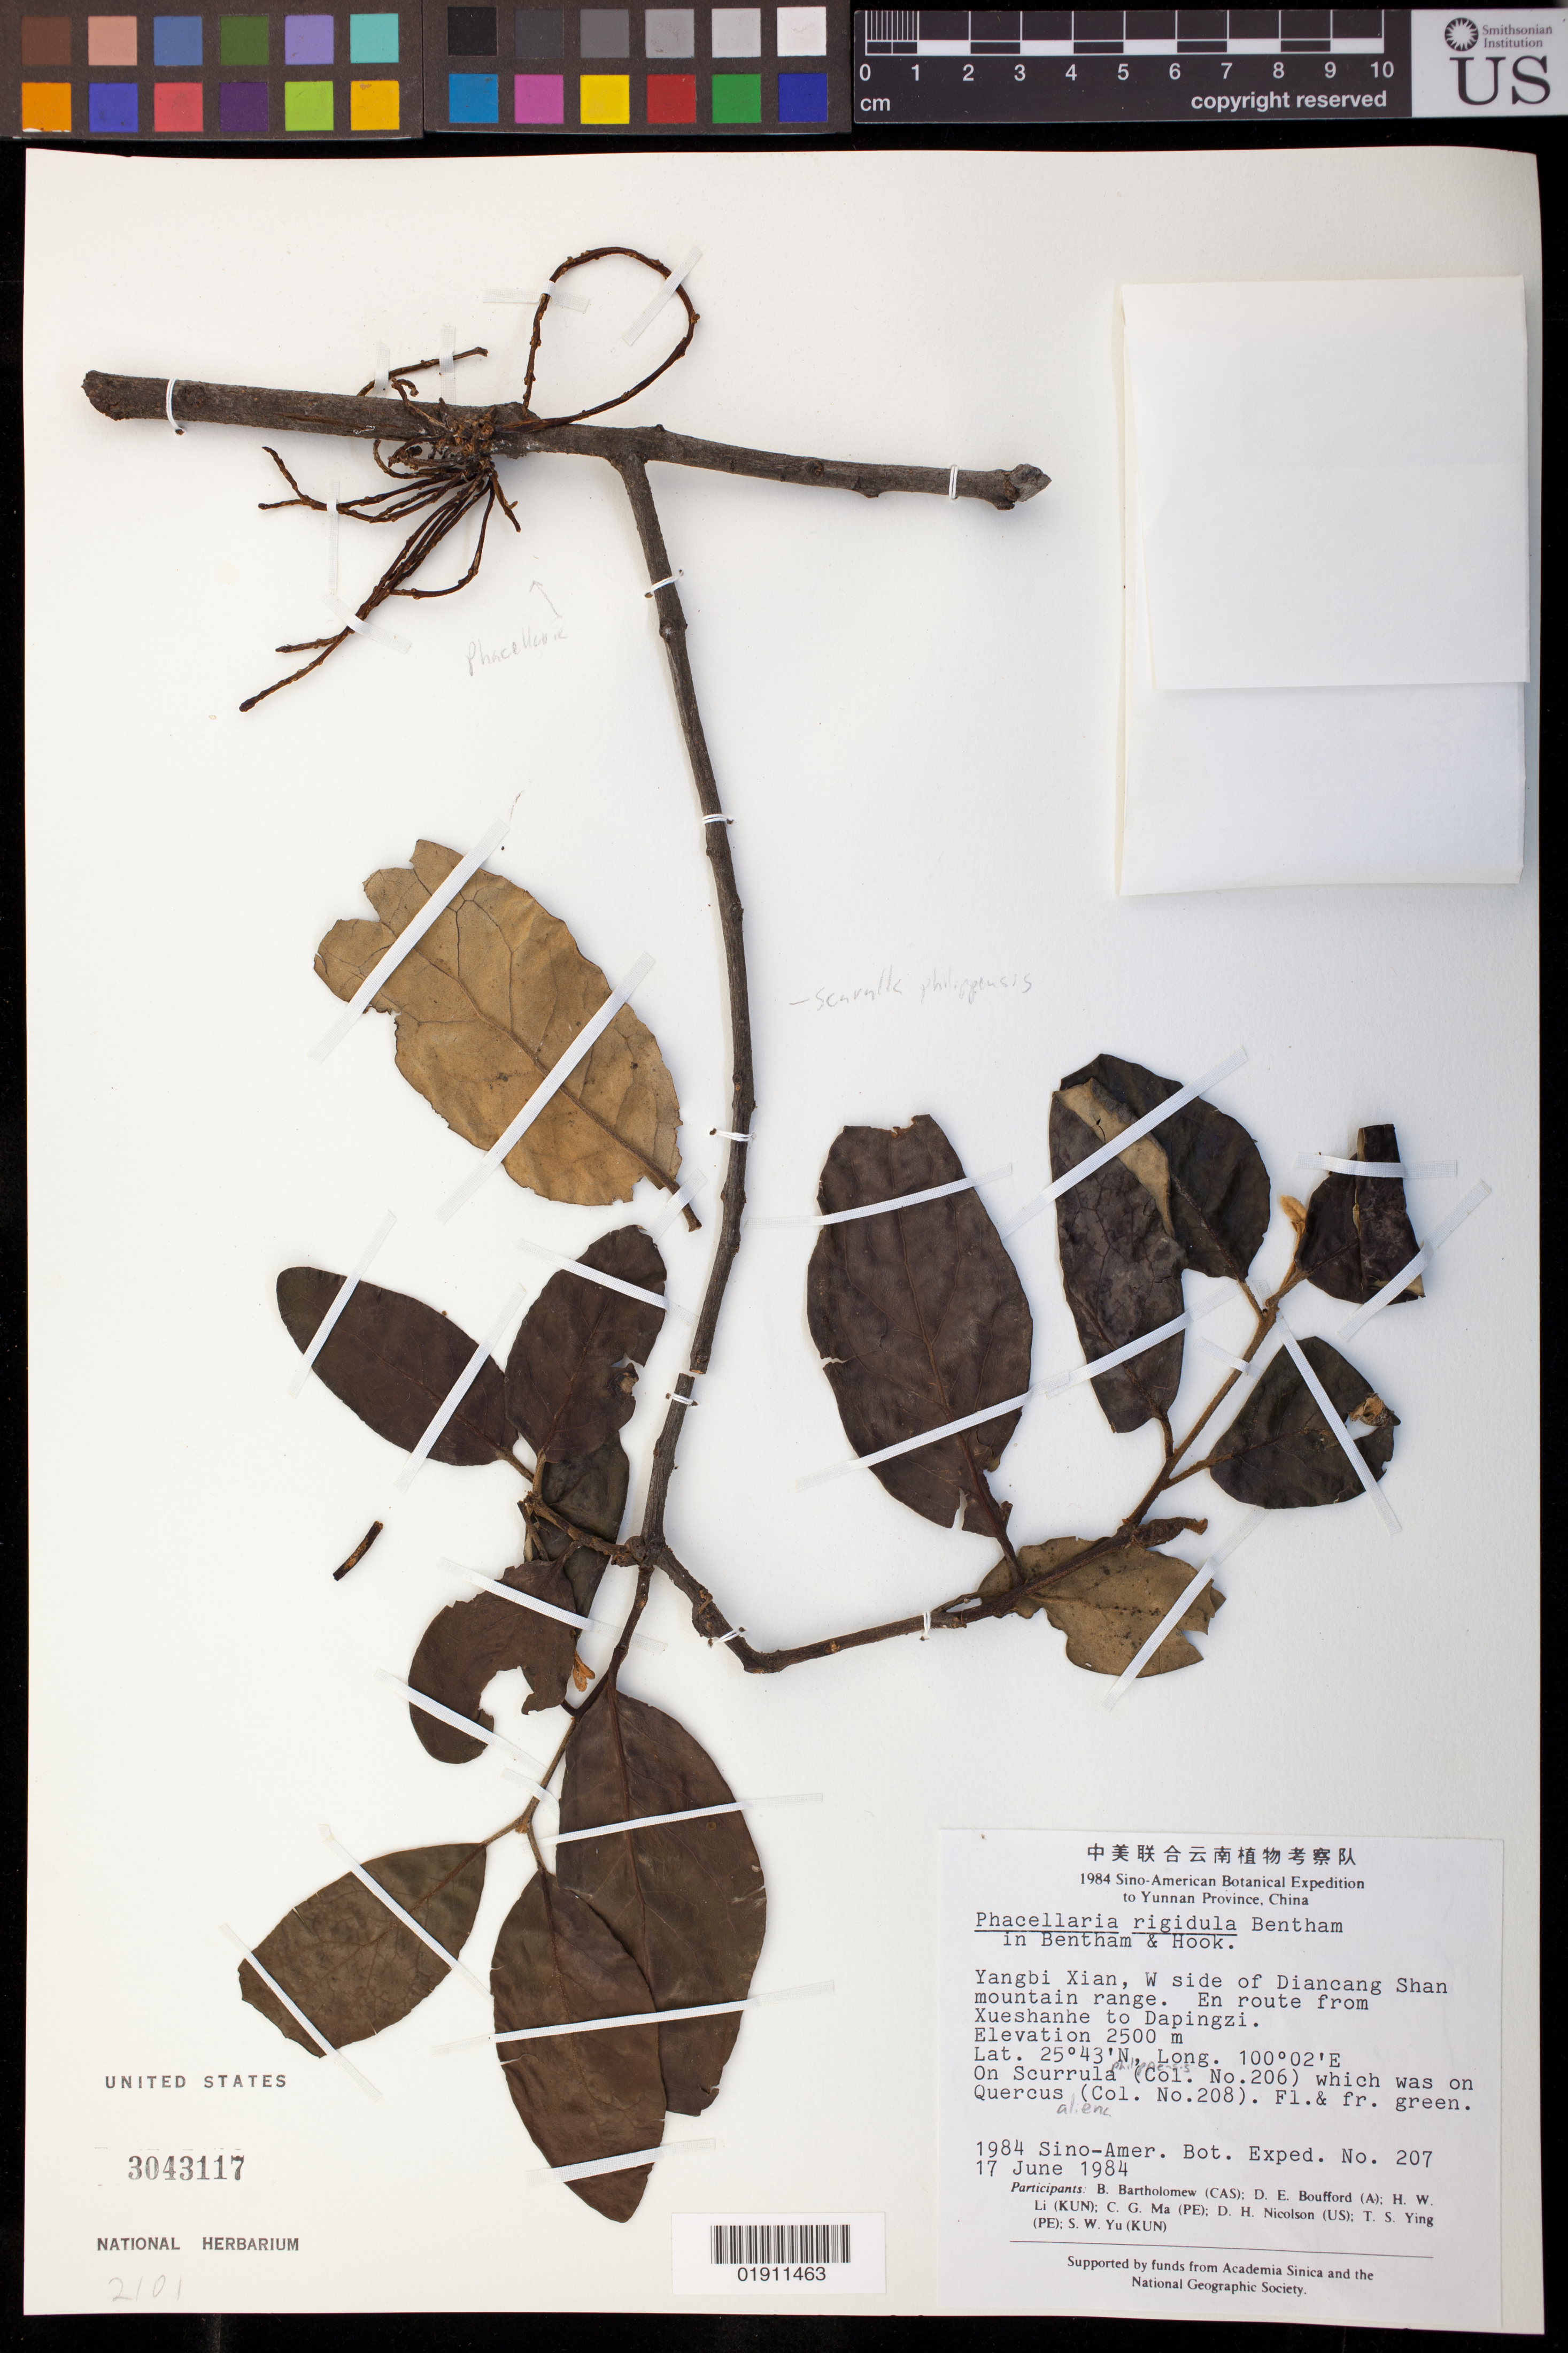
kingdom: Plantae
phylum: Tracheophyta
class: Magnoliopsida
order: Santalales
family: Amphorogynaceae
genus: Phacellaria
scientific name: Phacellaria rigidula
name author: Benth.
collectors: B. Bartholomew, D. E. Boufford, H. W. Li, D. H. Nicolson, T. Ying & S. Yu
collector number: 207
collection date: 1984-06-17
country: China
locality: Yangbi Xian, W side of Diancang Shan mountain range. En route from Xueshanhe to Dapingzi.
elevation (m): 2500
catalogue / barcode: US 3043117